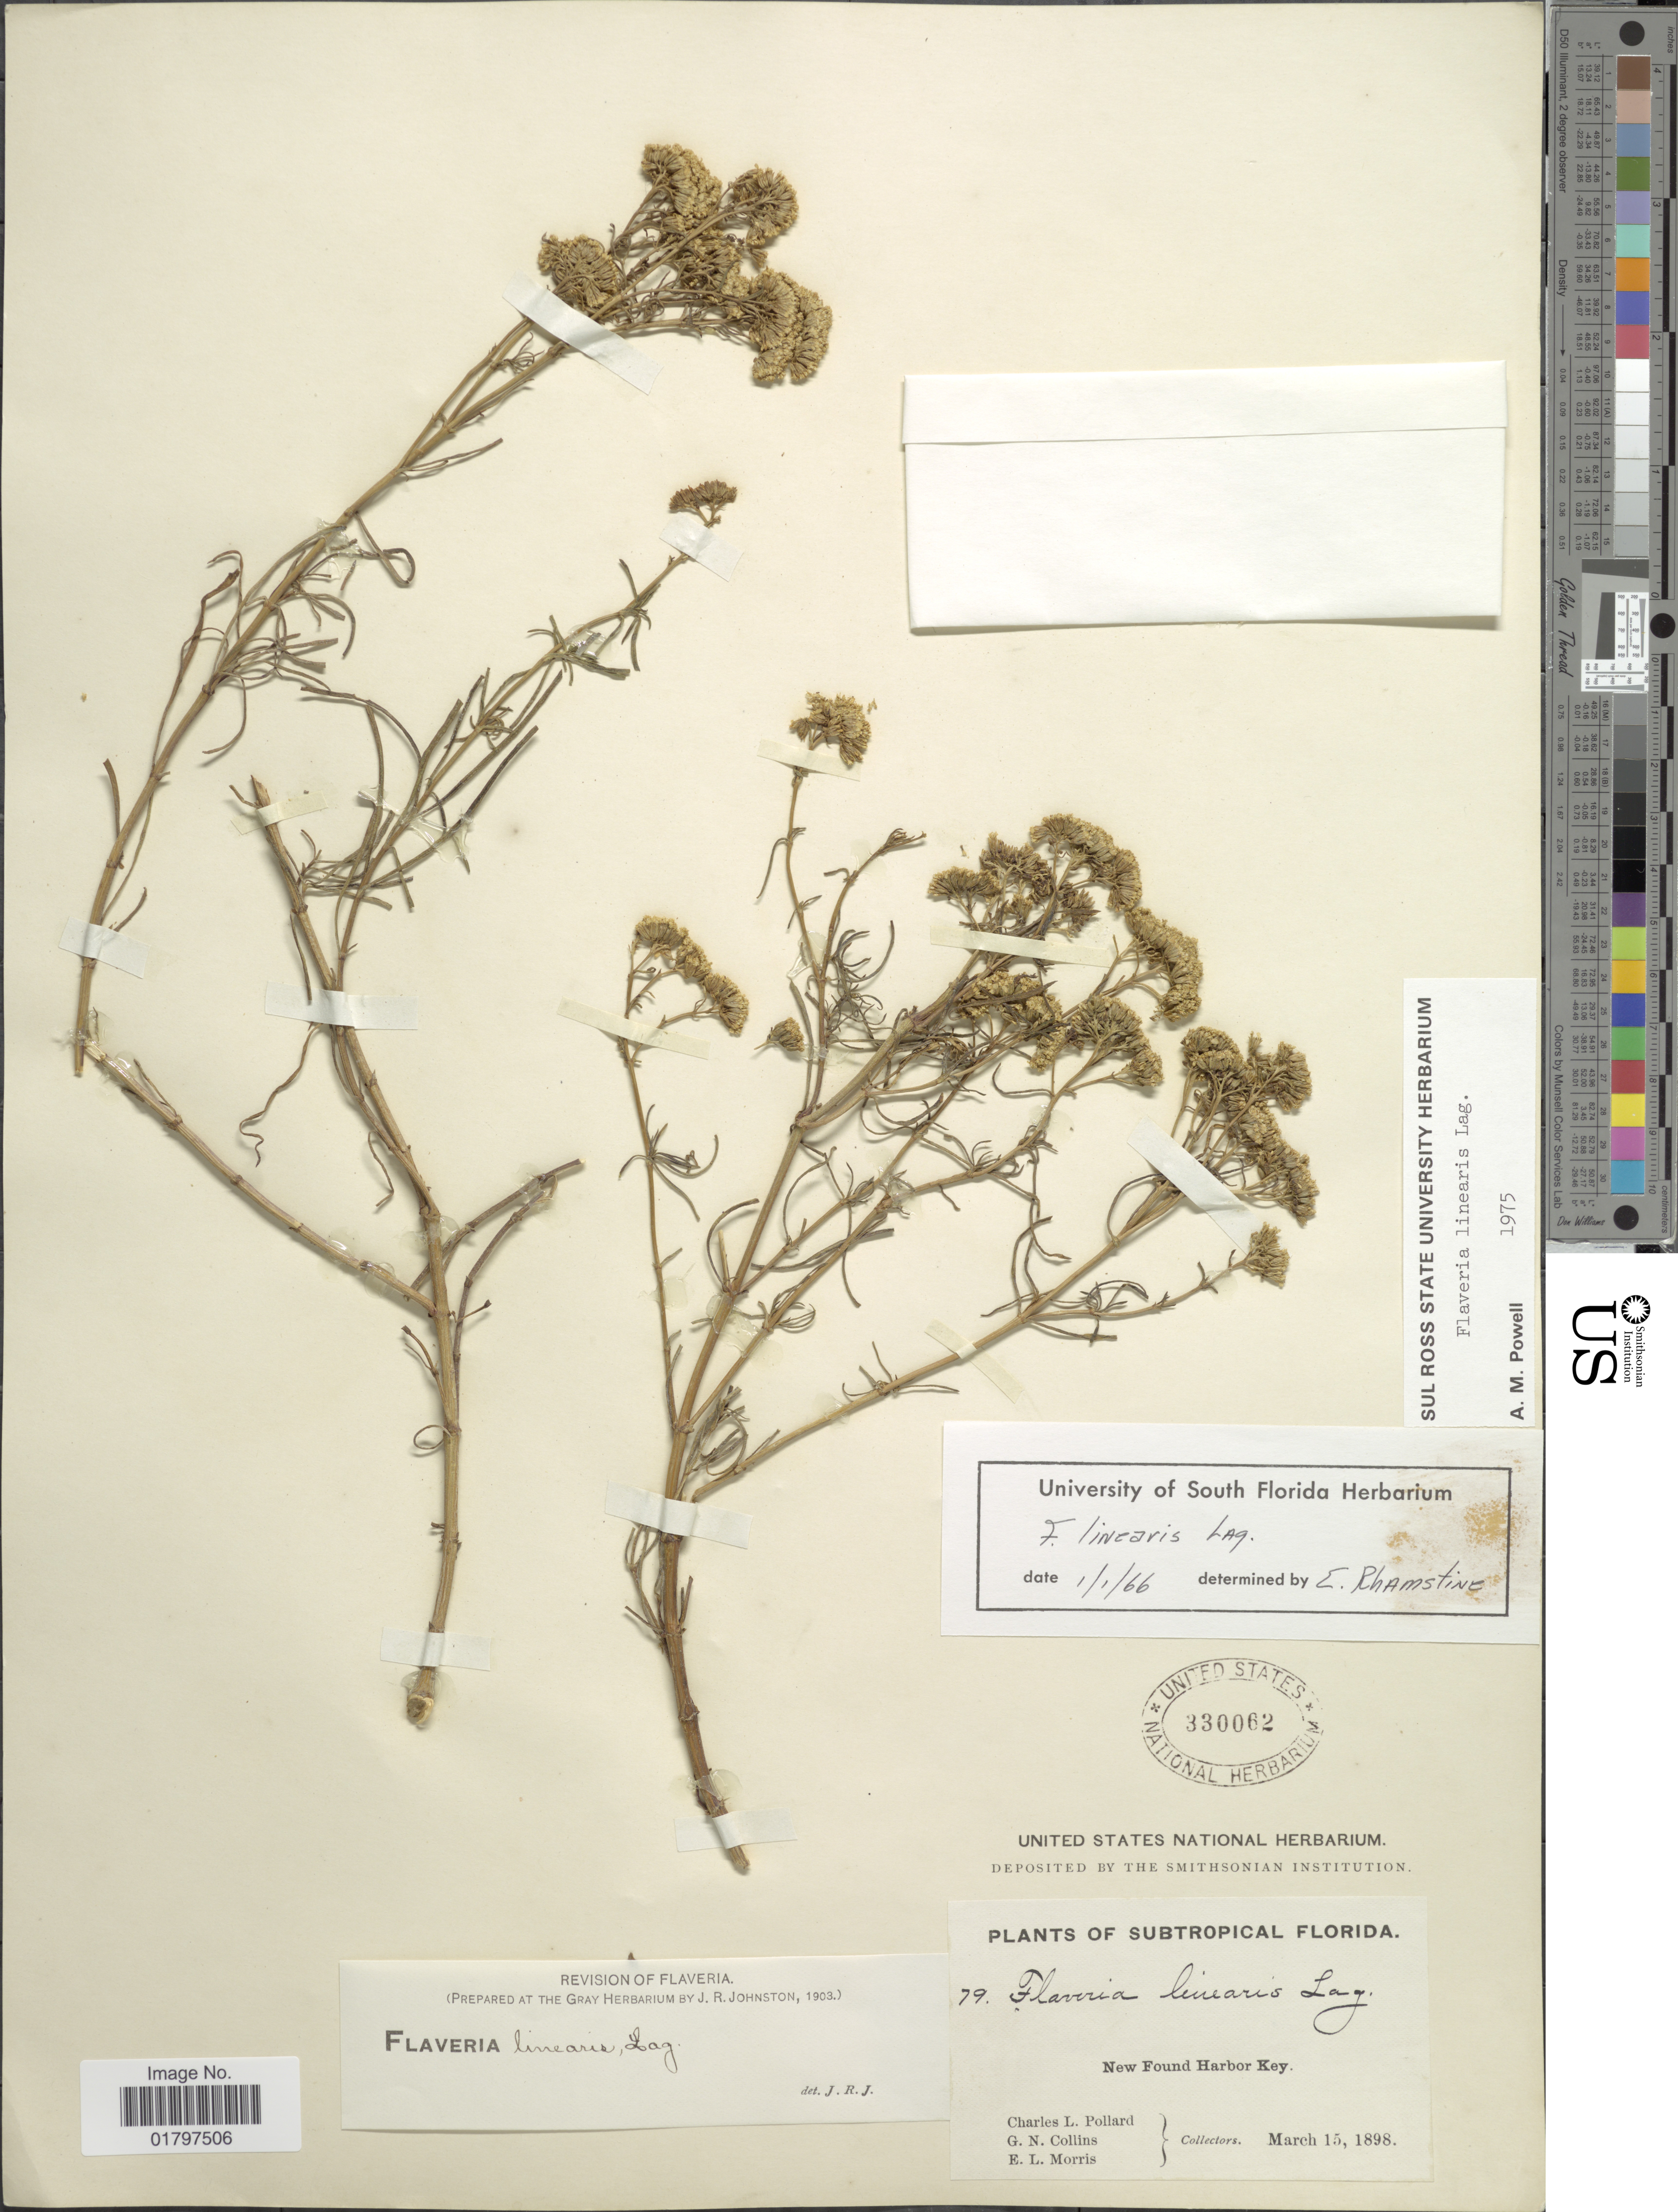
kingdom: Plantae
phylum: Tracheophyta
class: Magnoliopsida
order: Asterales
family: Asteraceae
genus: Flaveria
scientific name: Flaveria linearis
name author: Lag.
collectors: C. L. Pollard, G. Collins & E. Morris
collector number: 79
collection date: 1898-03-15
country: United States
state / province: Florida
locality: Subtropical Florida. New Found Harbor Key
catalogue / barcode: US 330062